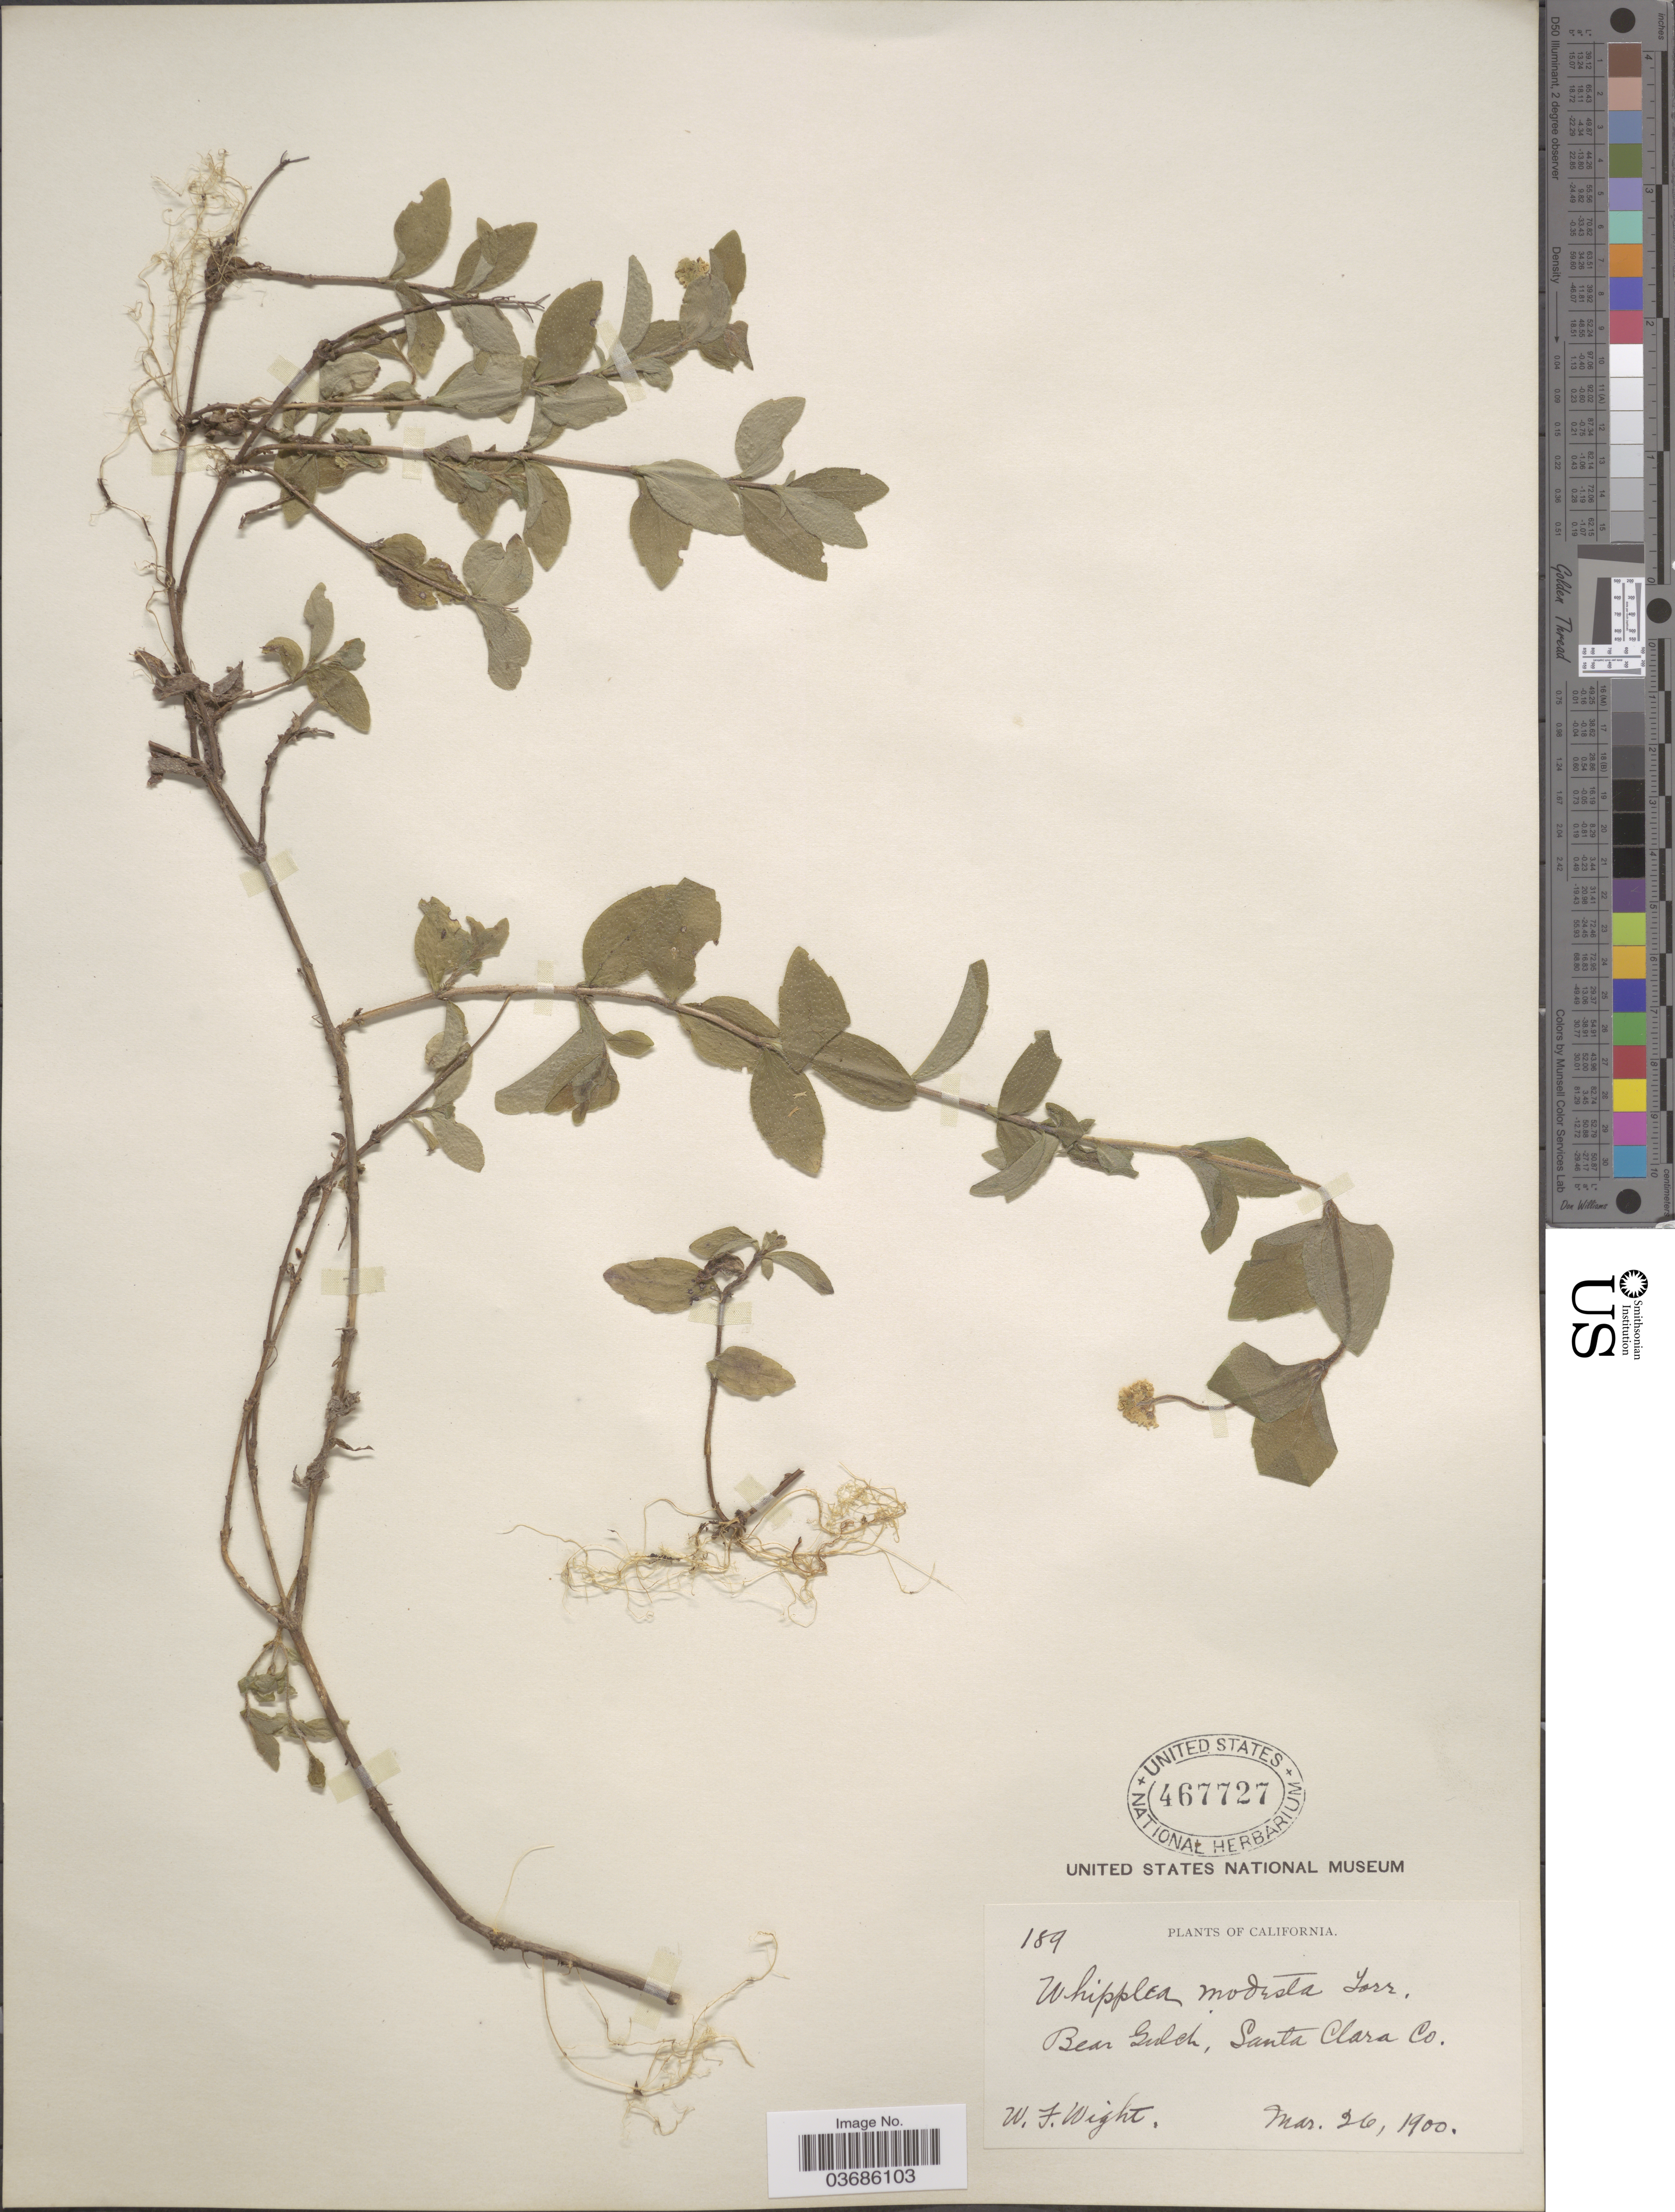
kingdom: Plantae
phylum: Tracheophyta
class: Magnoliopsida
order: Cornales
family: Hydrangeaceae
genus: Whipplea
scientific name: Whipplea modesta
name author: Torr.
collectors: W. Wight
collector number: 189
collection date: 1900-03-26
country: United States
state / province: California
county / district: Santa Clara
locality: Bear Gulch, Santa Clara Co.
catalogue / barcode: US 467727